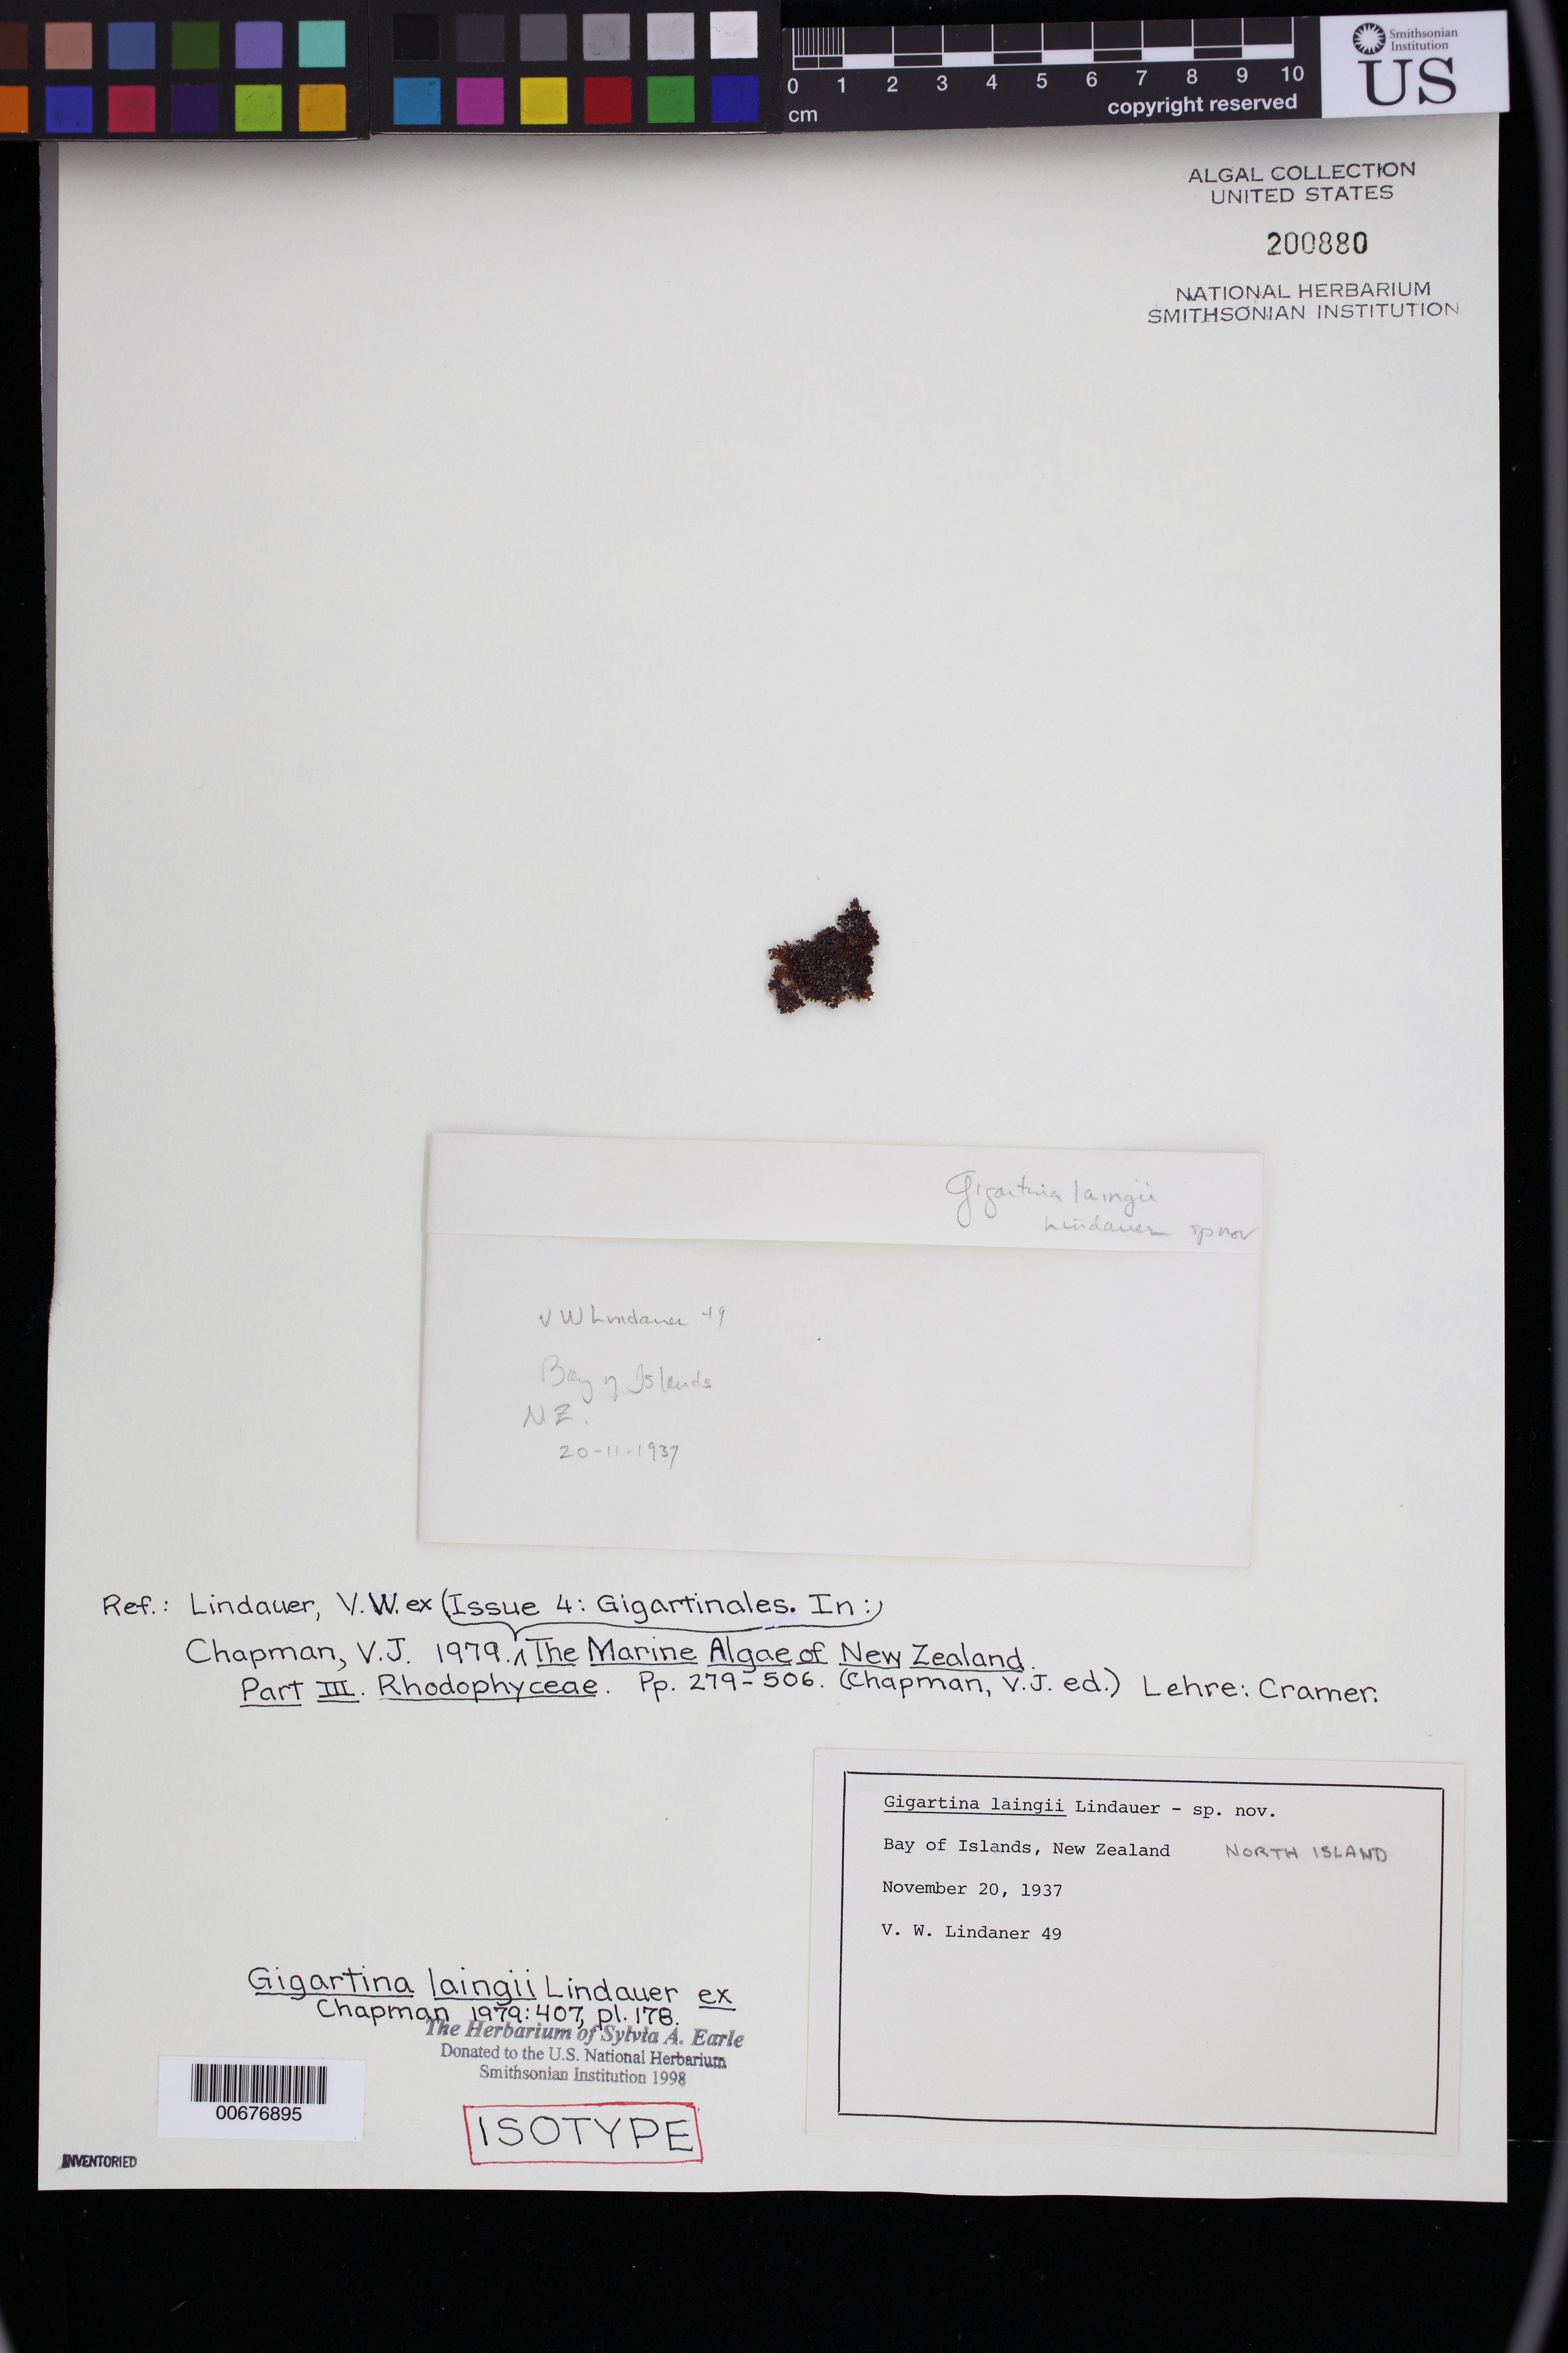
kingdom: Plantae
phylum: Rhodophyta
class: Florideophyceae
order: Gigartinales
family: Gigartinaceae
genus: Gigartina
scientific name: Gigartina laingii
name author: Lindauer ex V.J. Chapm.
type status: Isotype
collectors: Lindauer, V. W. (herbarium)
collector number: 49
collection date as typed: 20 Nov 1937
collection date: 1937-11-20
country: New Zealand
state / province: Northland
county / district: Far North District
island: North Island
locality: Bay of Islands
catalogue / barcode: US 200880